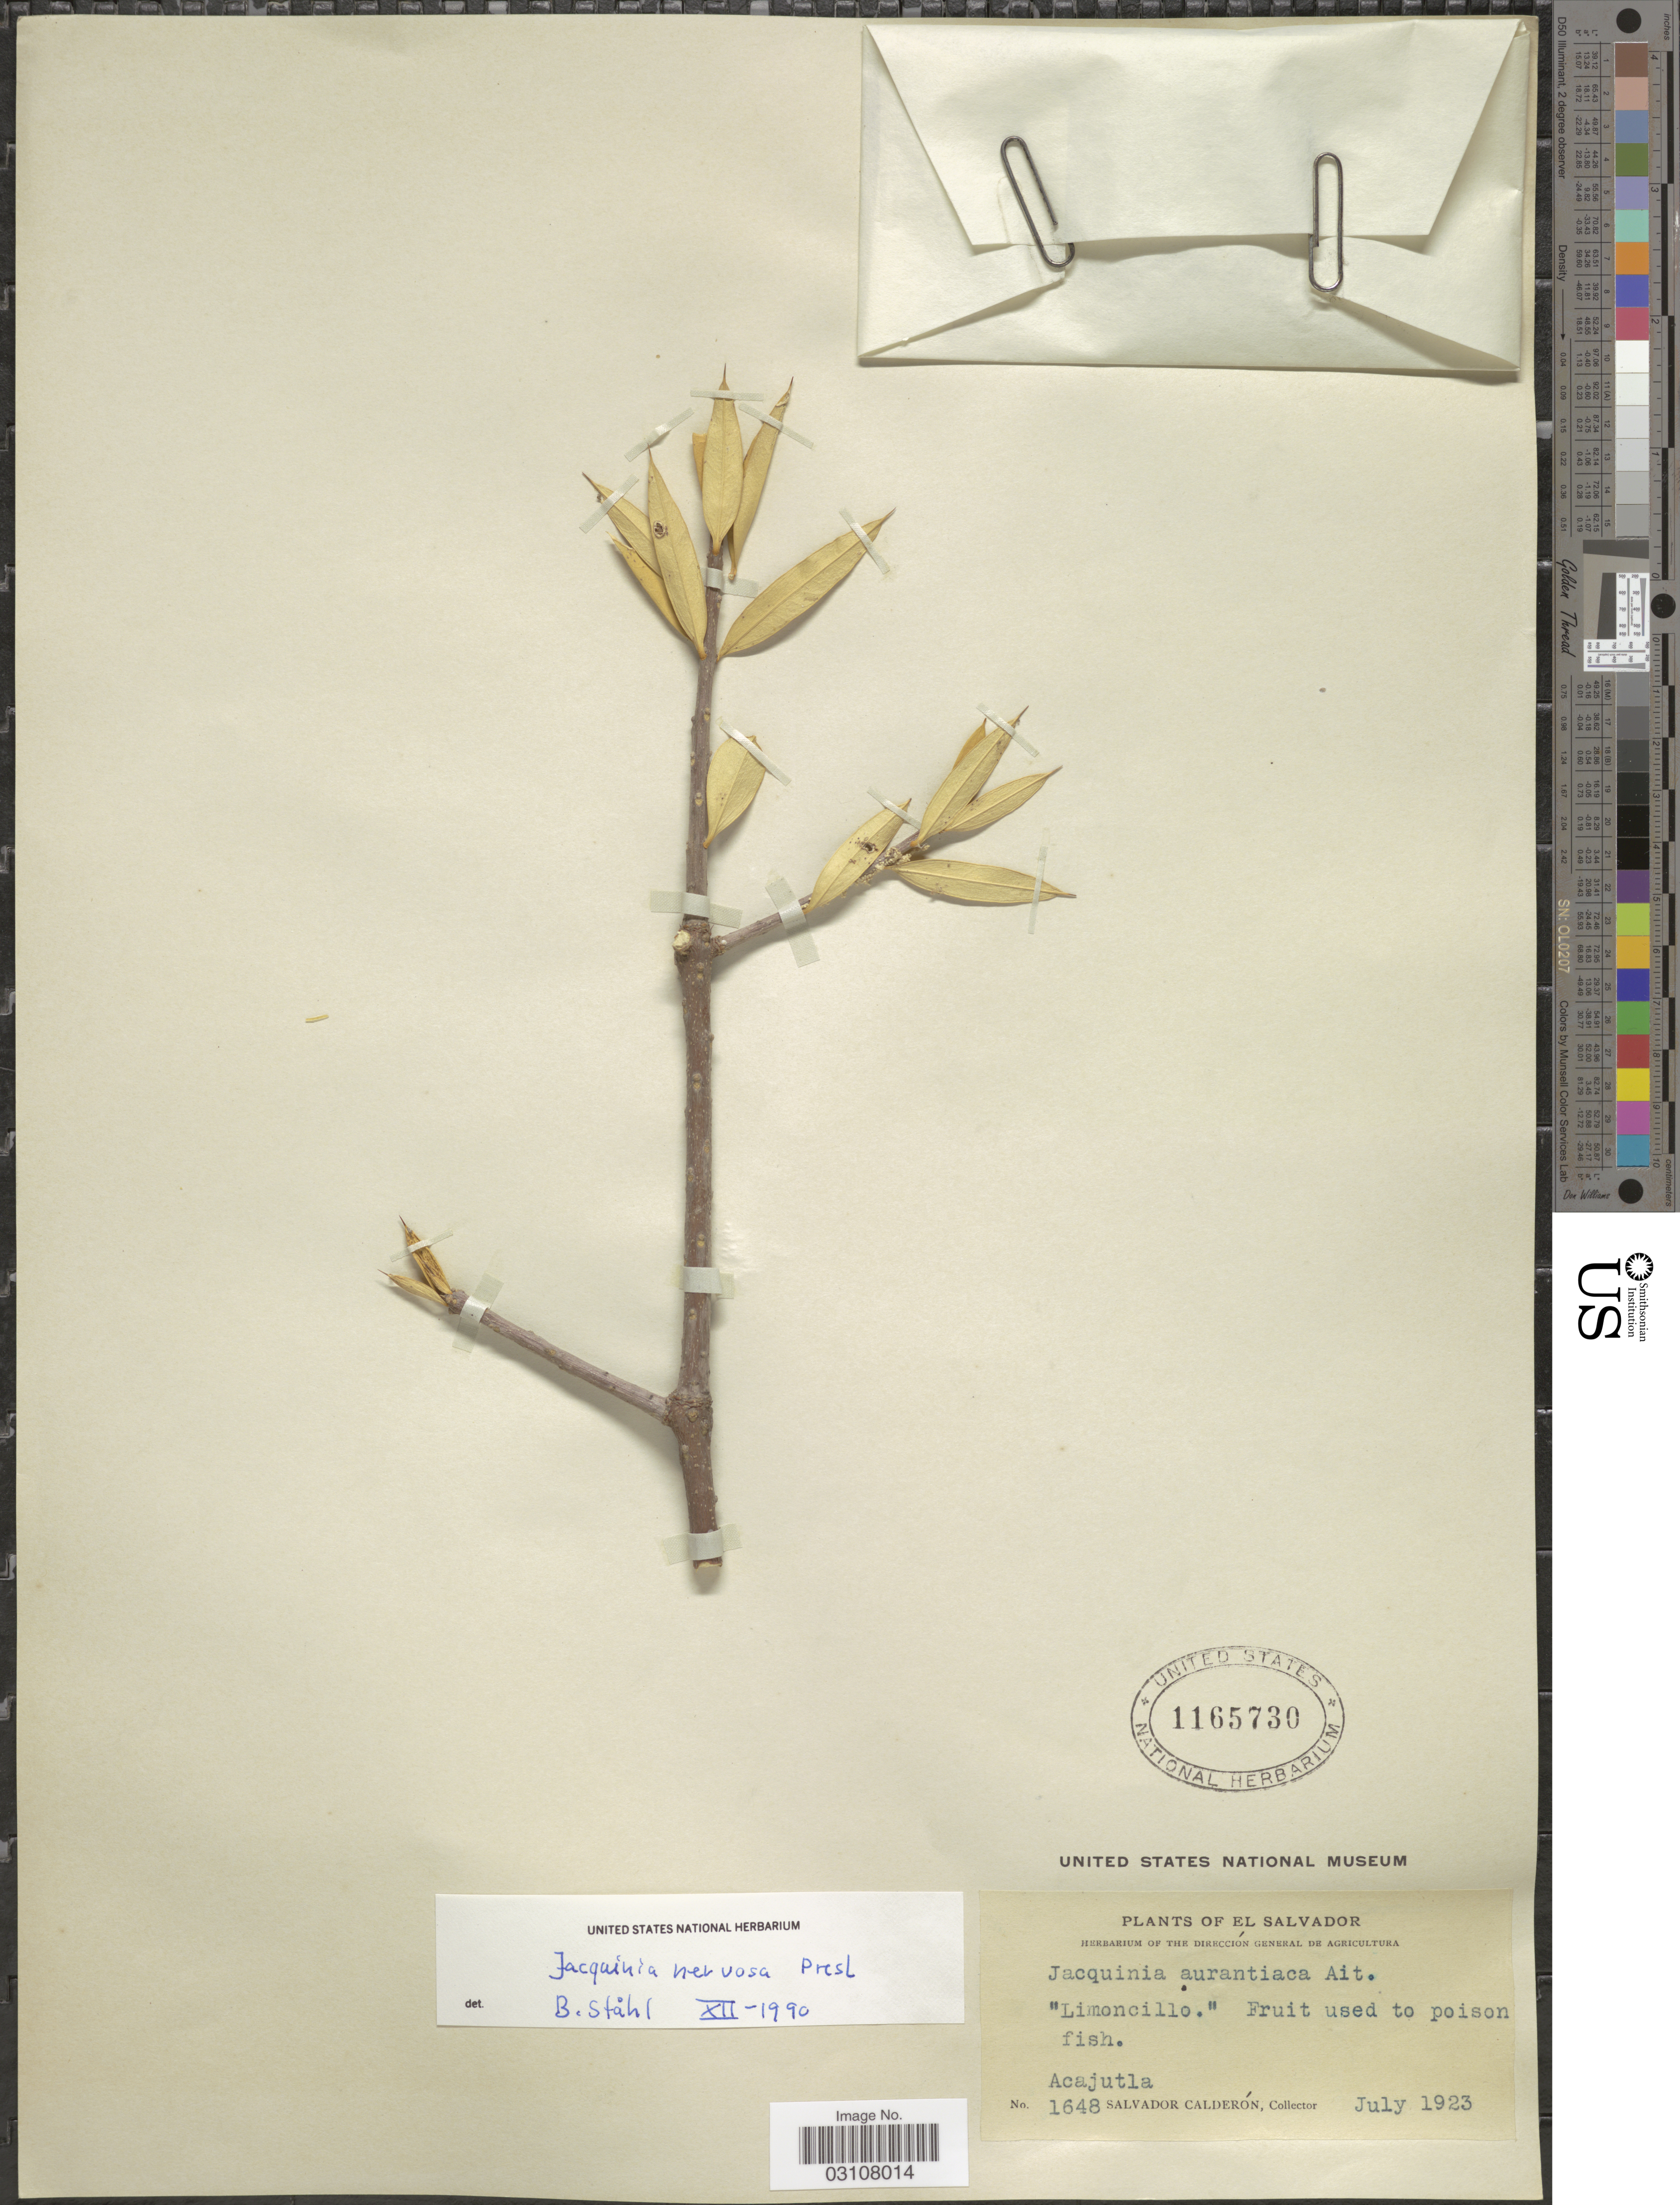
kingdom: Plantae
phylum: Tracheophyta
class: Magnoliopsida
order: Ericales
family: Primulaceae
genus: Jacquinia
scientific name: Jacquinia nervosa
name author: C. Presl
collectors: S. Calderón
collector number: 1648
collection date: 1923-07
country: El Salvador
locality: Acajutla.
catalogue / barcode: US 1165730